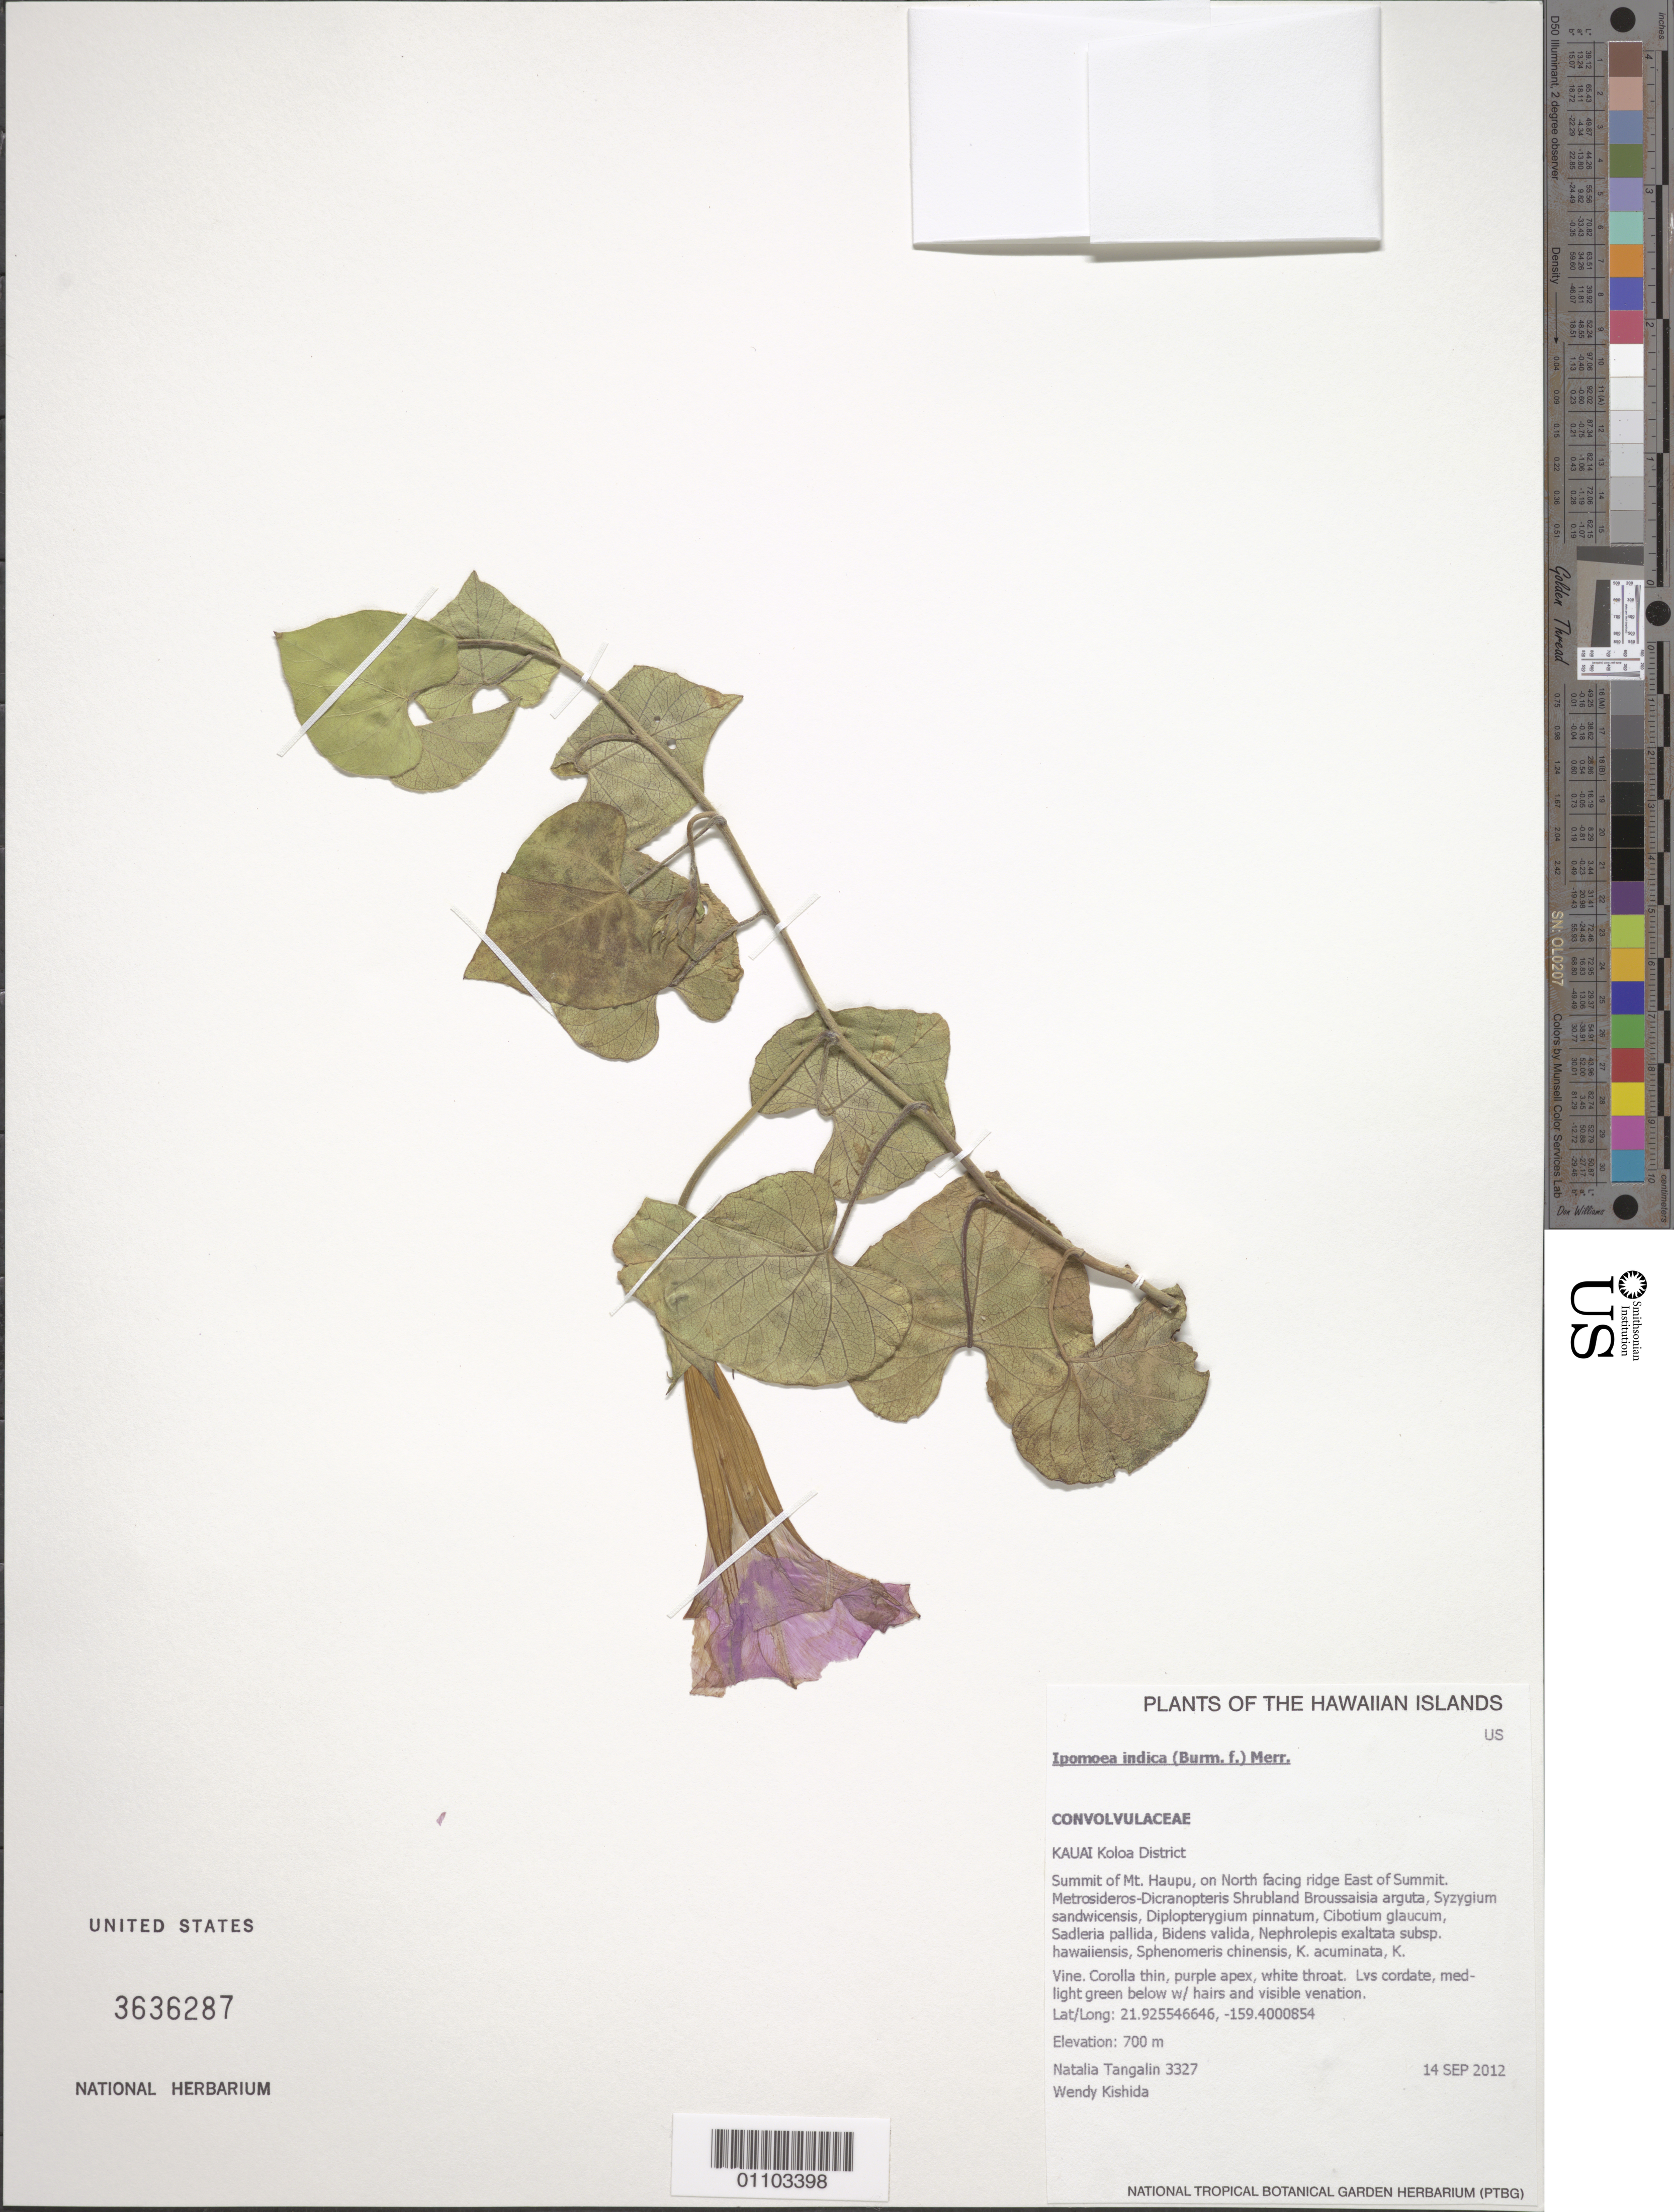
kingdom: Plantae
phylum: Tracheophyta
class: Magnoliopsida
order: Solanales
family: Convolvulaceae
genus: Ipomoea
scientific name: Ipomoea indica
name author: (Burm.) Merr.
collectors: N. Tangalin & W. Kishida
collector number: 3327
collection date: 2012-09-14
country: United States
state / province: Hawaii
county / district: Kauai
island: Kaua'i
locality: Koloa District, summit of Mt. Haupu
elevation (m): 700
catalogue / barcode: US 3636287